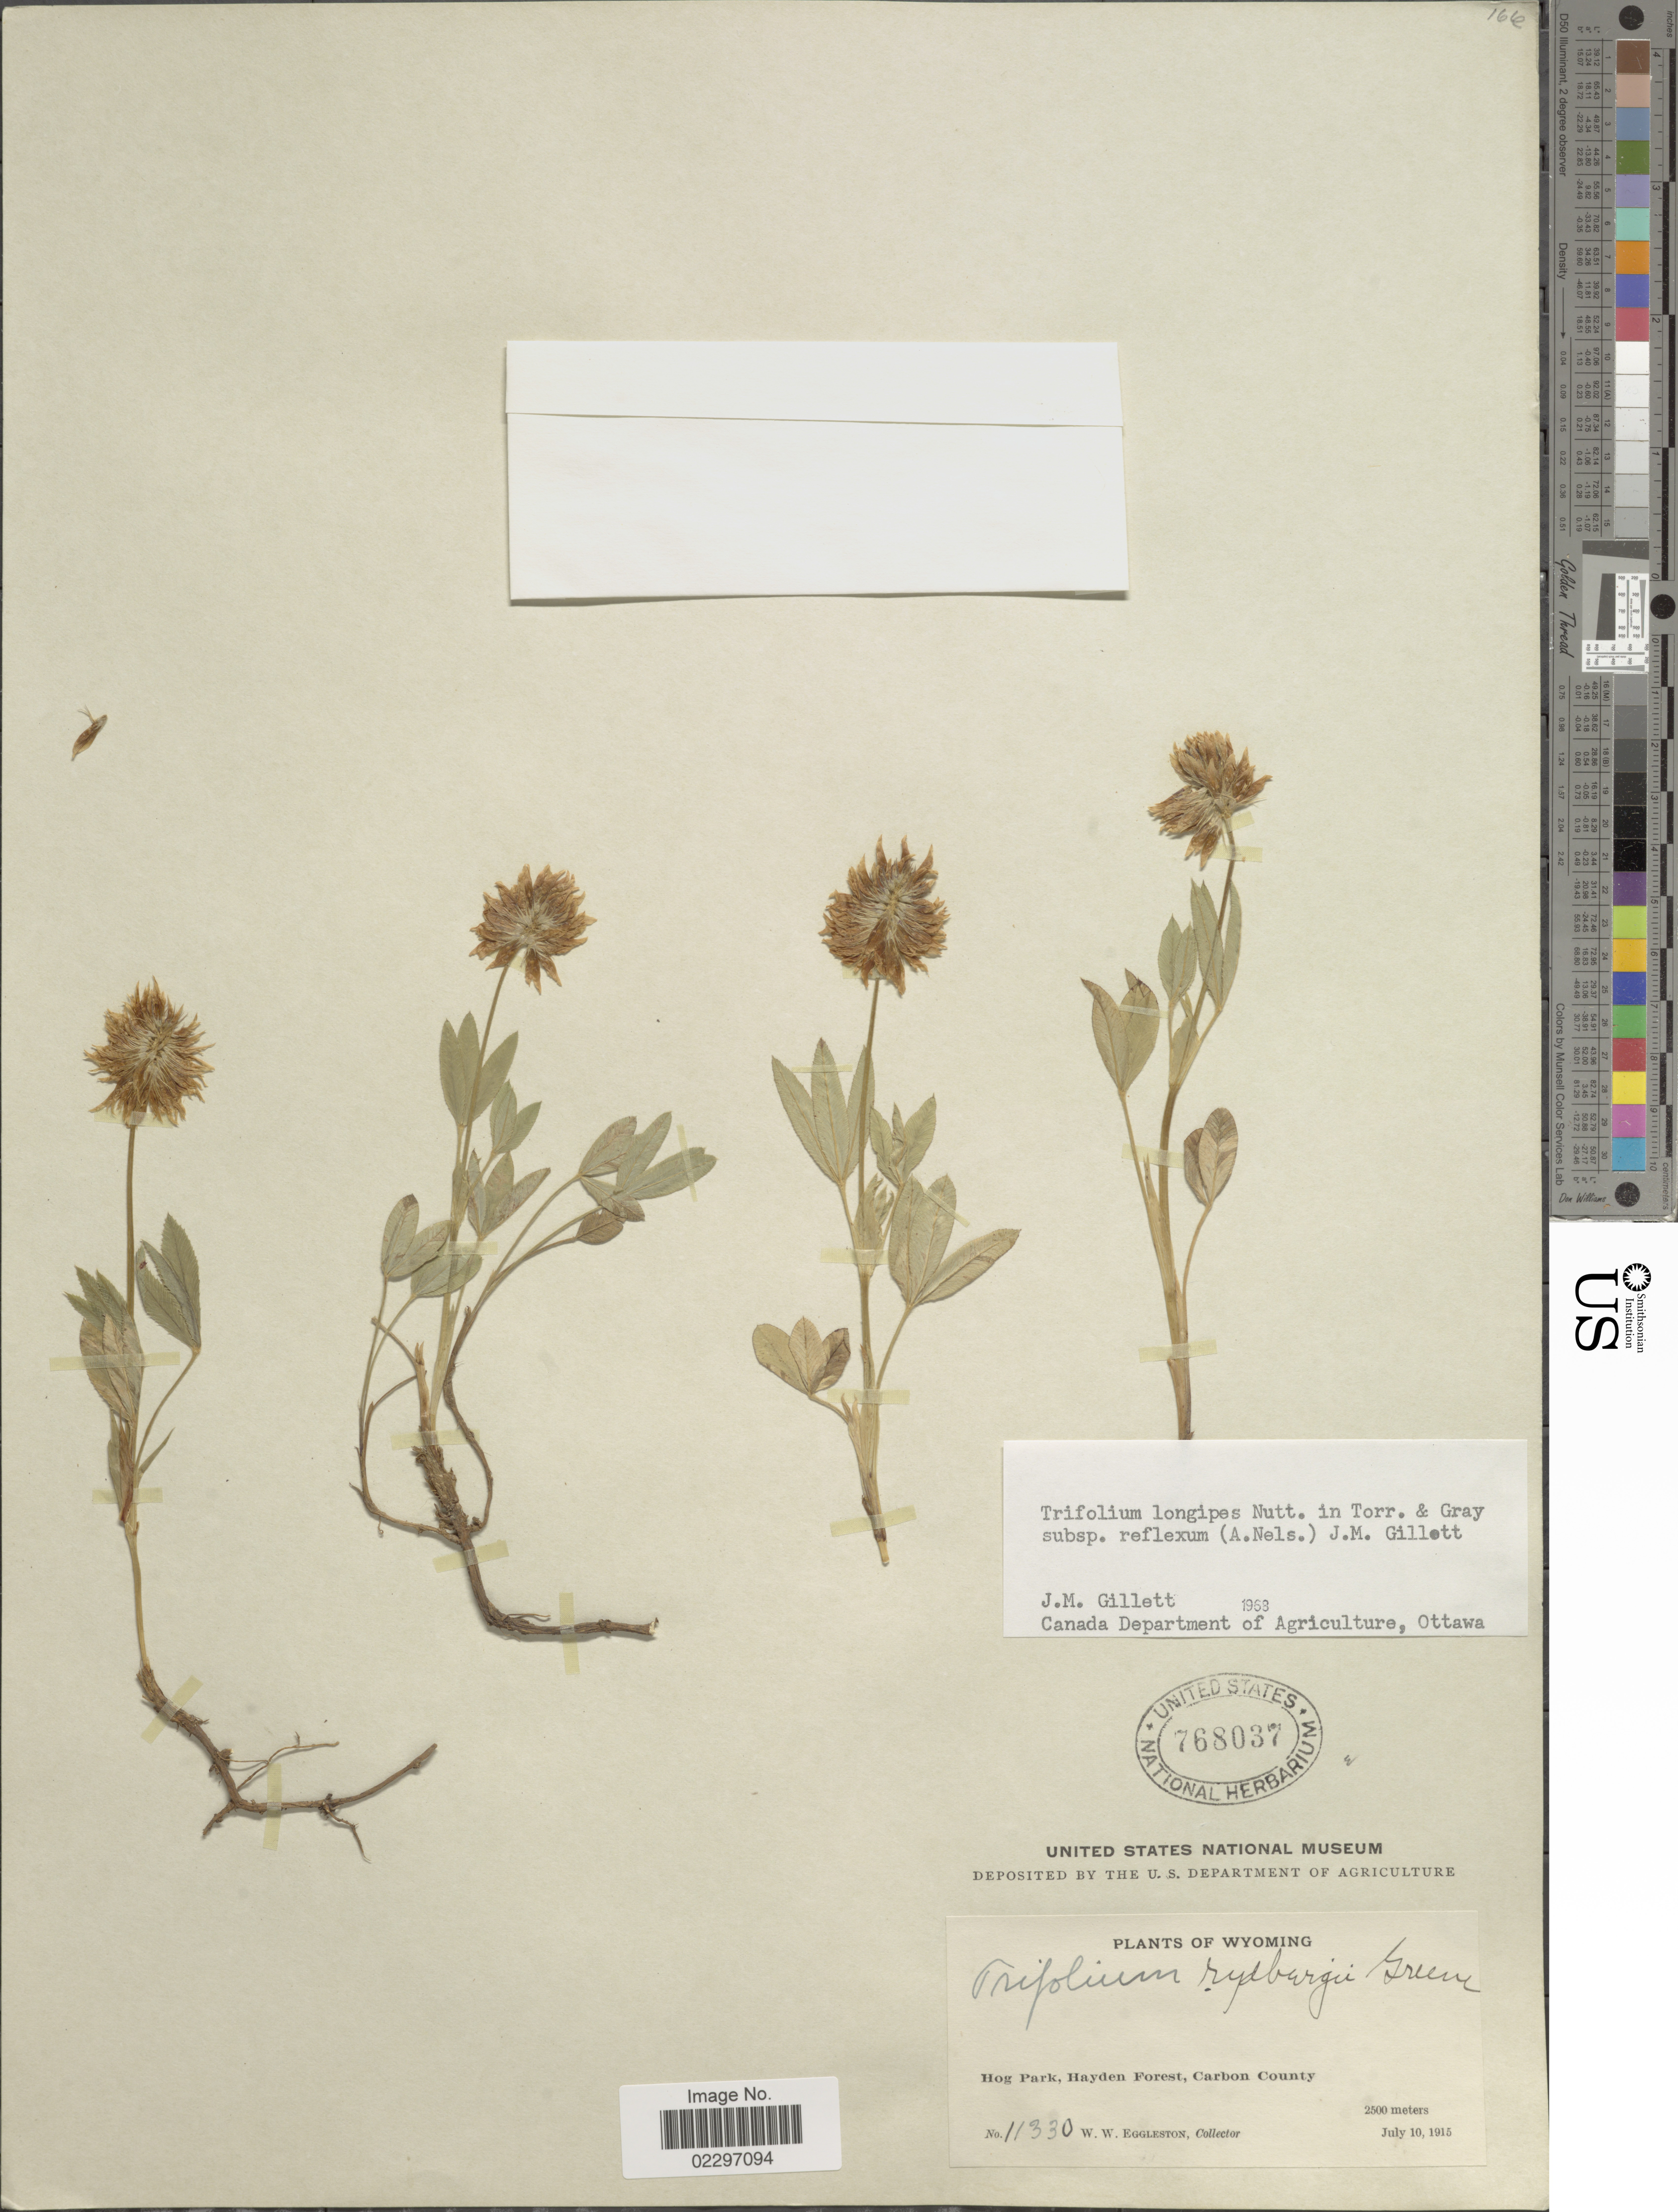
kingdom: Plantae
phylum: Tracheophyta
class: Magnoliopsida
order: Fabales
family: Fabaceae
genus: Trifolium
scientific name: Trifolium longipes subsp. reflexum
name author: (A. Nelson) J.M. Gillet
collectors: W. W. Eggleston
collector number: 11330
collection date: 1915-07-10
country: United States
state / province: Wyoming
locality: Hog Park, Hayden Forest, Carbon County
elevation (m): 2500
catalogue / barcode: US 768037